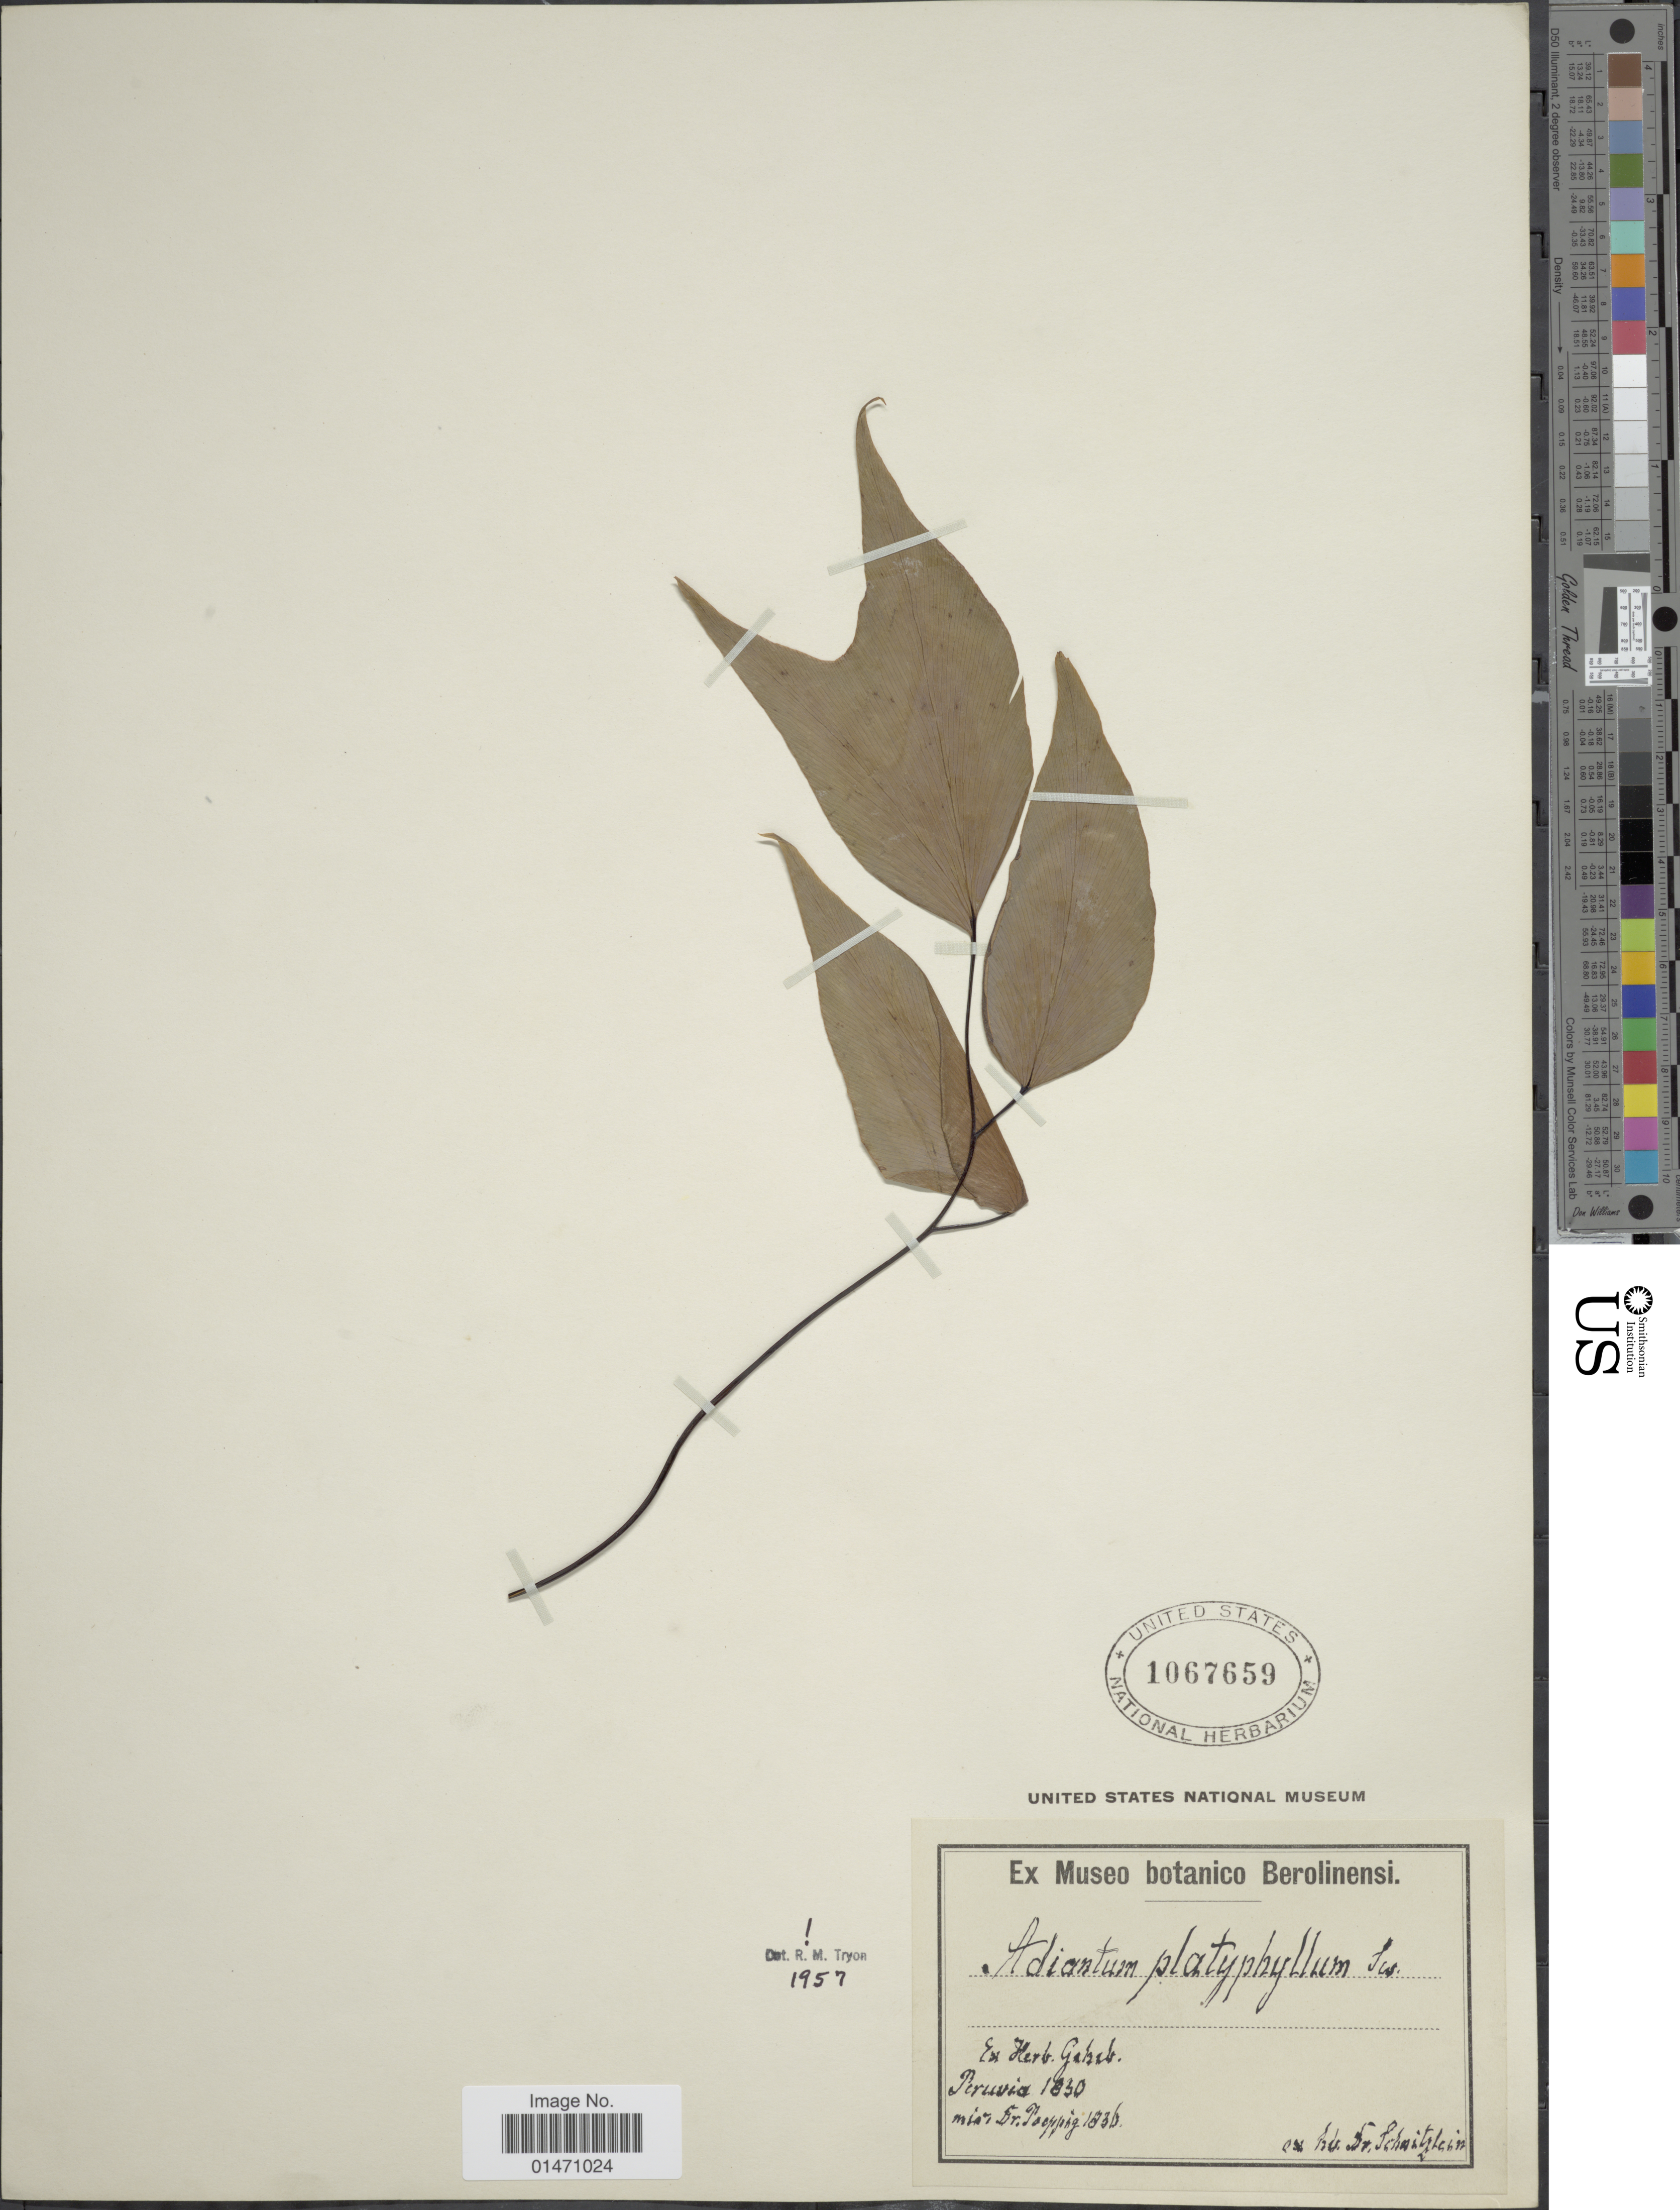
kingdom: Plantae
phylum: Tracheophyta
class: Polypodiopsida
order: Polypodiales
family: Pteridaceae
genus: Adiantum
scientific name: Adiantum platyphyllum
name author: Sw.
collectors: ex herb. Gebeb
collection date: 1830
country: Peru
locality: Peruvia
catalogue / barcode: US 1067659